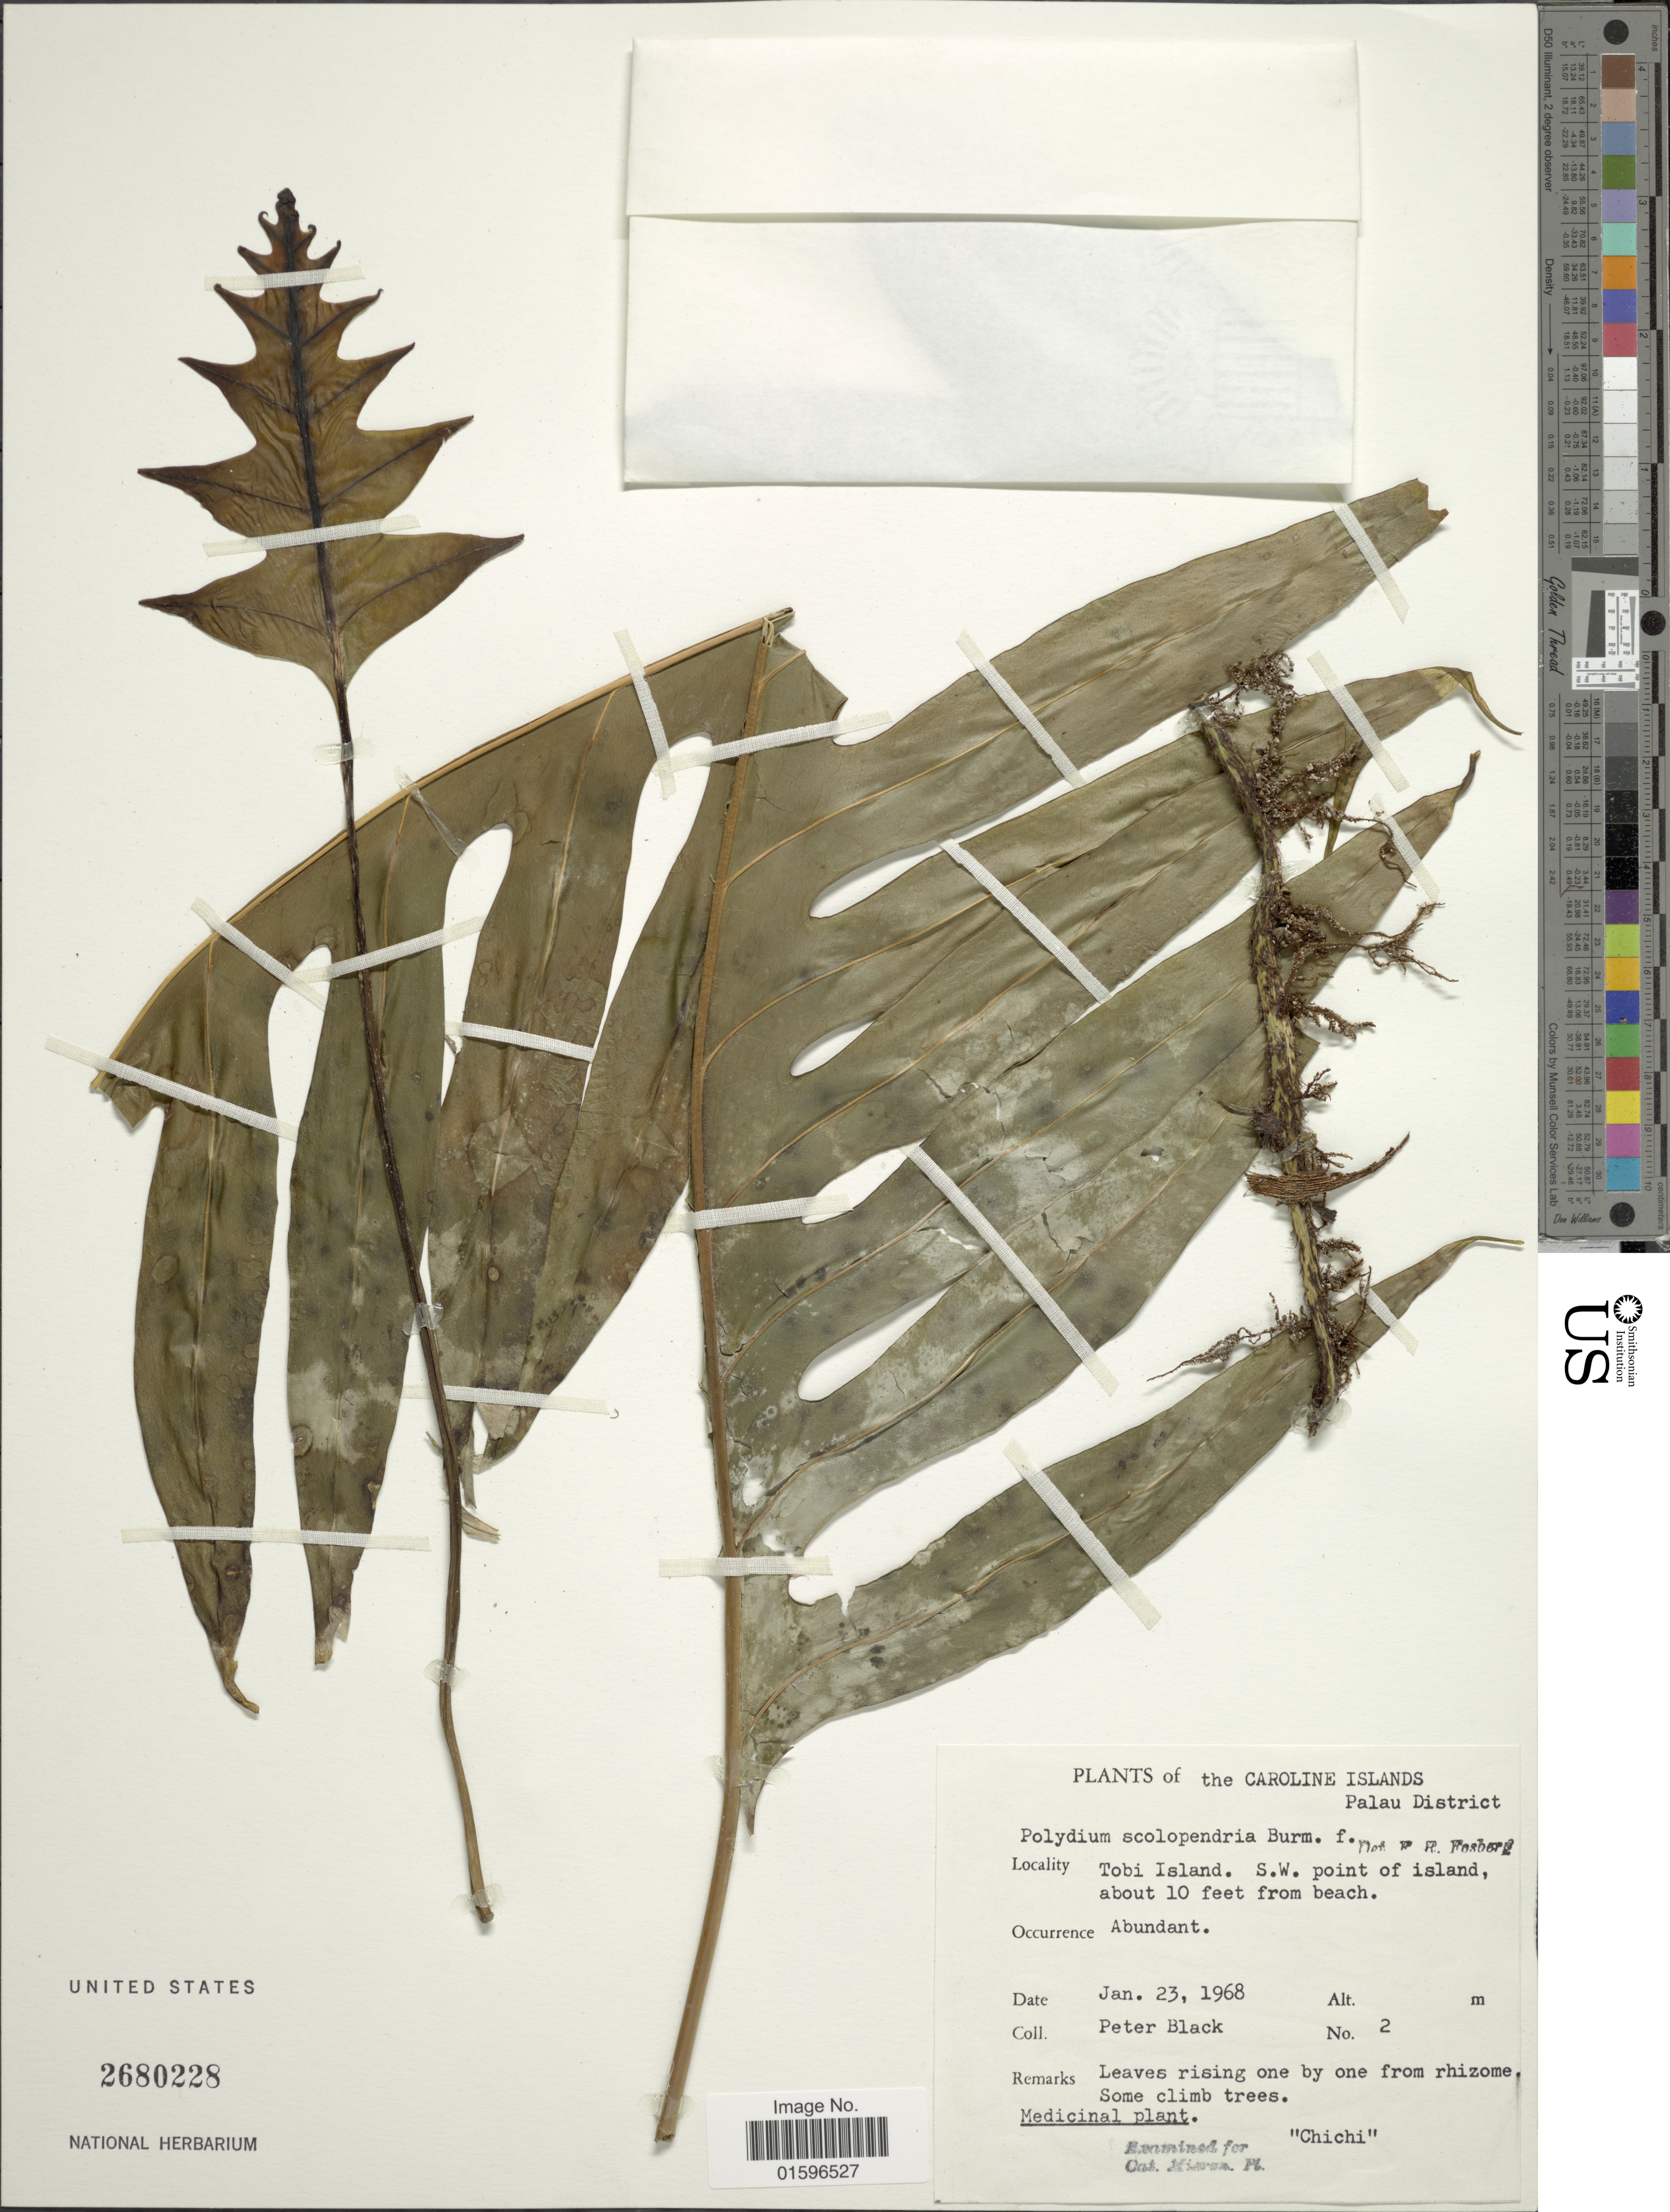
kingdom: Plantae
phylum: Tracheophyta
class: Polypodiopsida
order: Polypodiales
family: Polypodiaceae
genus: Polypodium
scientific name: Polypodium scolopendria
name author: Burm. f.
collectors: P. Black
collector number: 2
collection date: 1968-01-23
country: Palau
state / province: Belau Outliers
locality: Carolines Islands, Tobi Island, S. W. point of island about 10 feet from beach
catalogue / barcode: US 2680228